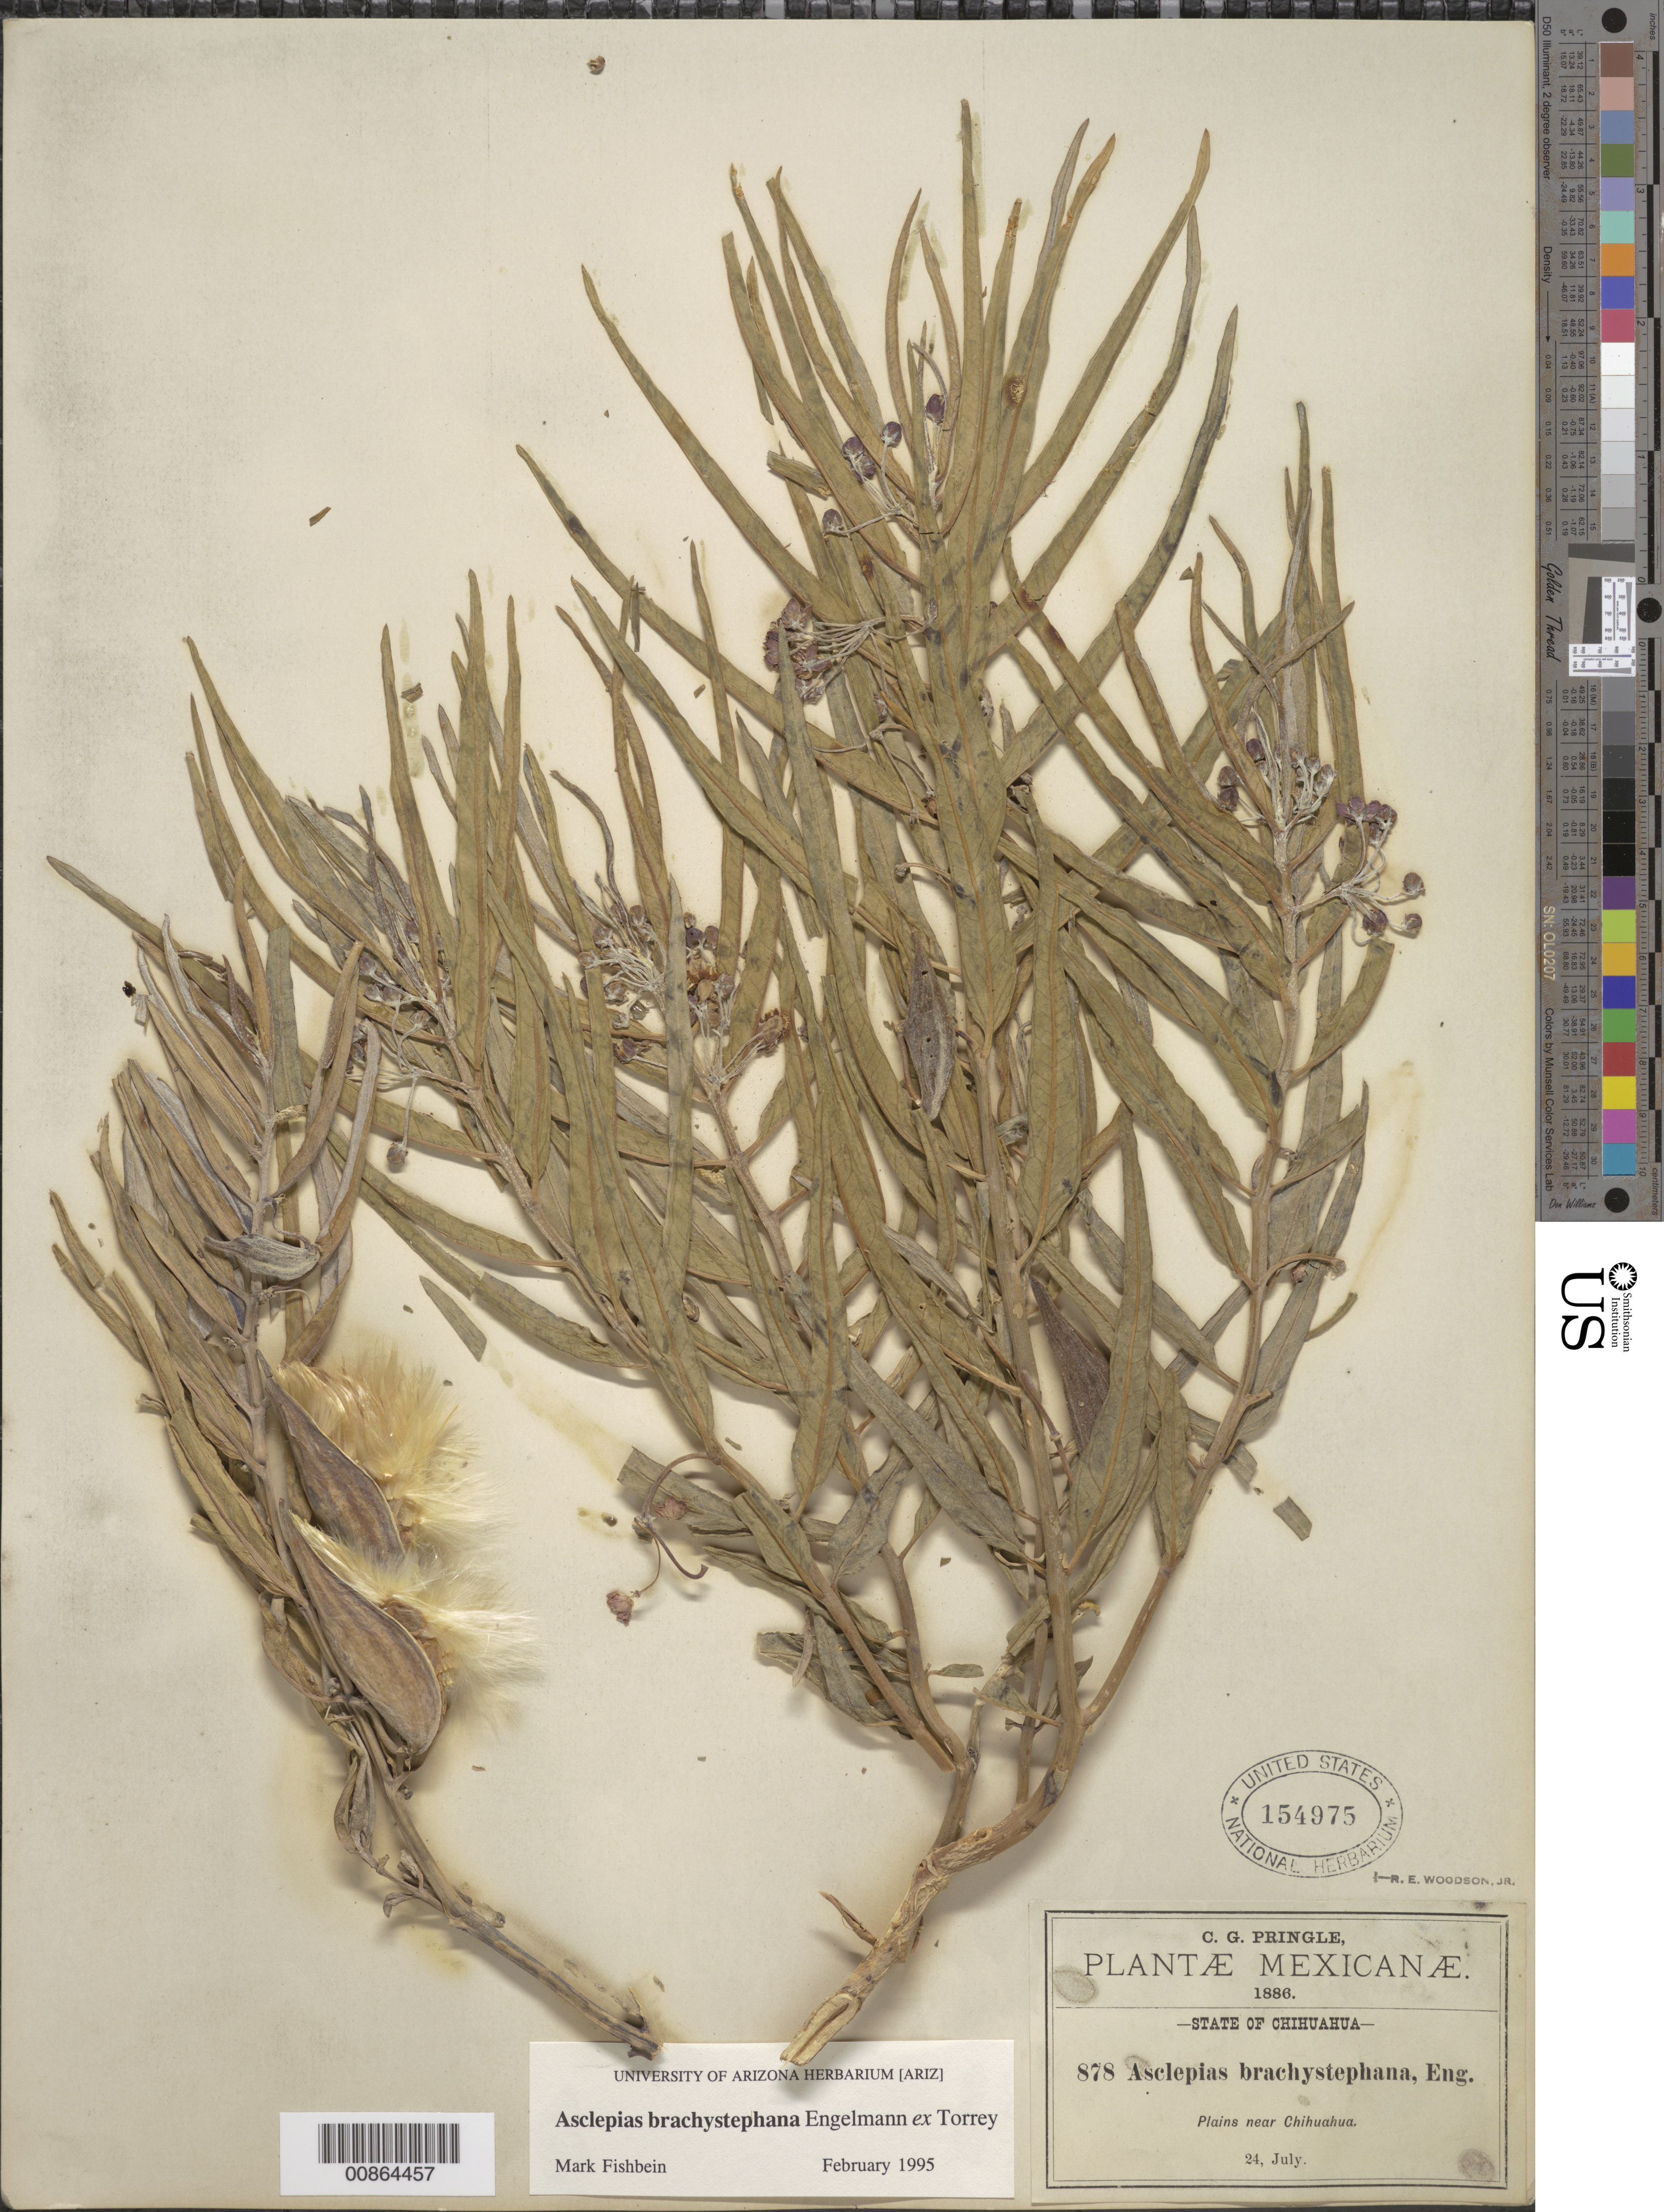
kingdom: Plantae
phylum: Tracheophyta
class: Magnoliopsida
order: Gentianales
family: Apocynaceae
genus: Asclepias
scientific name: Asclepias brachystephana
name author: Engelm. ex Torr. in Emory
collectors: C. G. Pringle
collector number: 878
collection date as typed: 24 Jul 1886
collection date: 1886-07-24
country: Mexico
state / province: Chihuahua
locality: Near Chihuahua.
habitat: Plains.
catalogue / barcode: US 154975